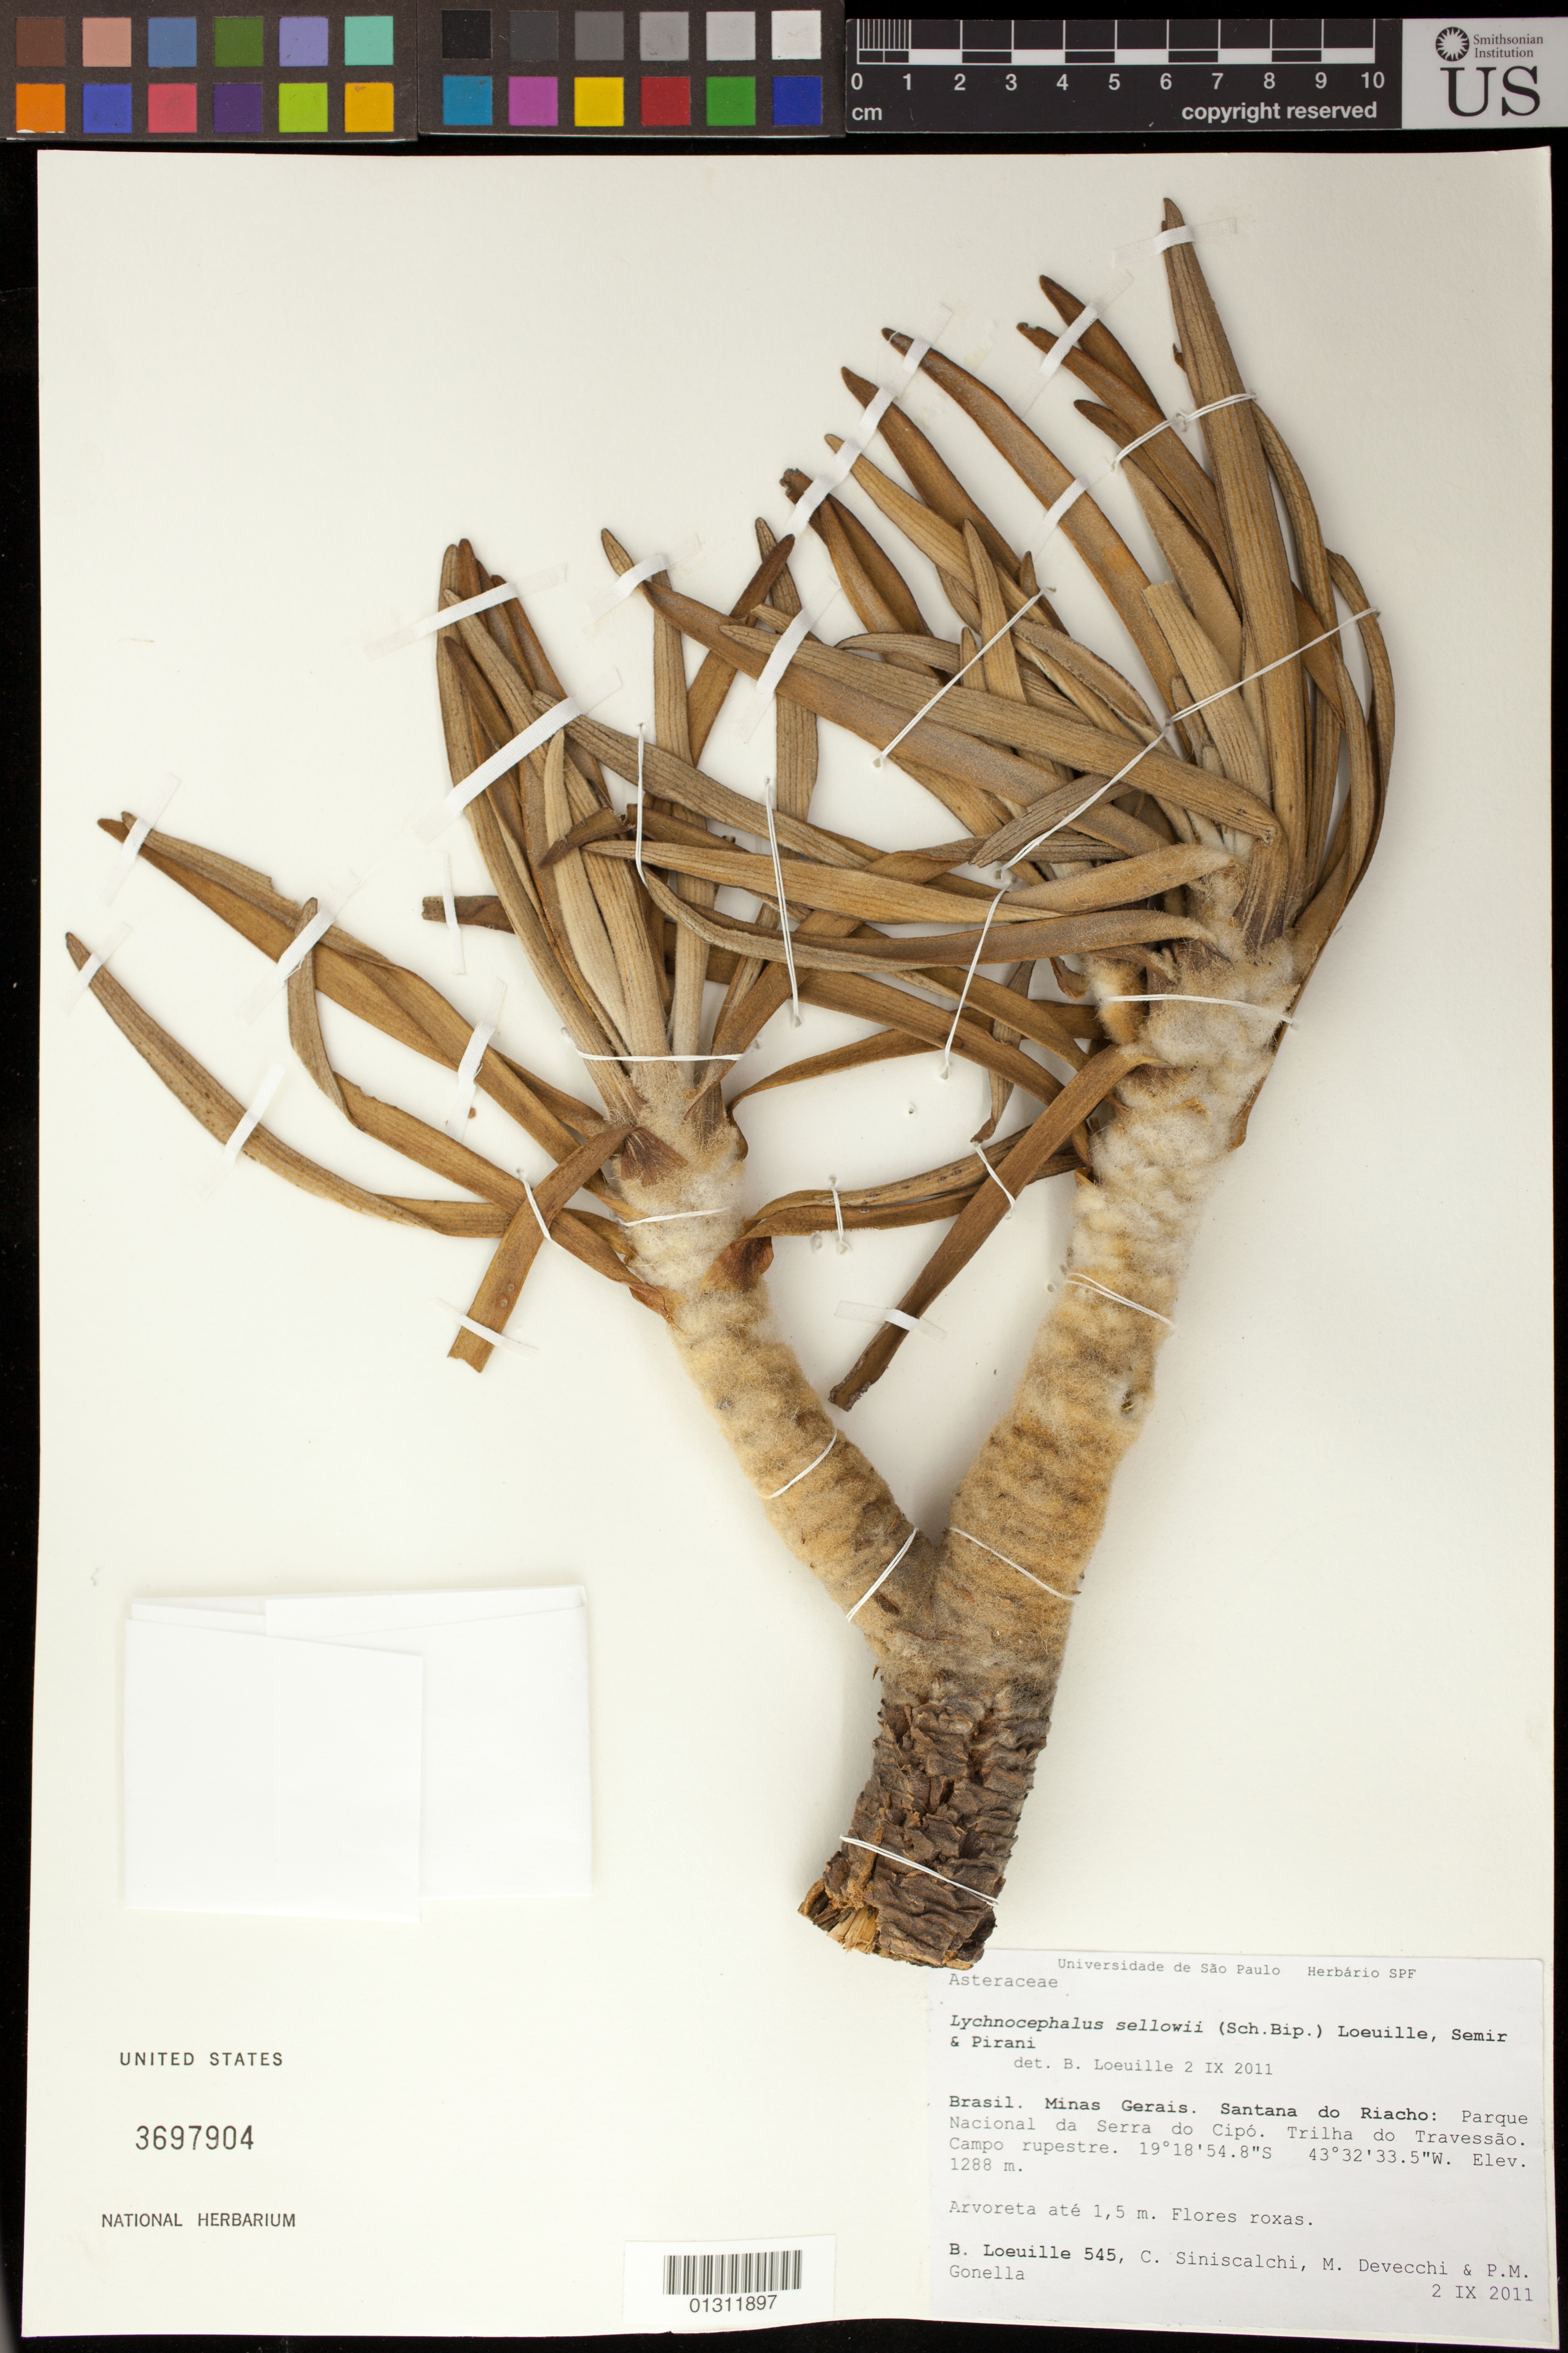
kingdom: Plantae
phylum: Tracheophyta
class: Magnoliopsida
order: Asterales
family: Asteraceae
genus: Lychnocephalus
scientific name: Lychnocephalus sellovii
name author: (Sch. Bip.) Loeuille et al.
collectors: B. Loeuille, P. Gonella, C. Siniscalchi & M. Devecchi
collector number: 545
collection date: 2011-09-02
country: Brazil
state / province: Minas Gerais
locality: Santana do Riacho: Parque Nacional da Serra do Cipo. Trilha do Travessao.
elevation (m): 1288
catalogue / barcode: US 3697904